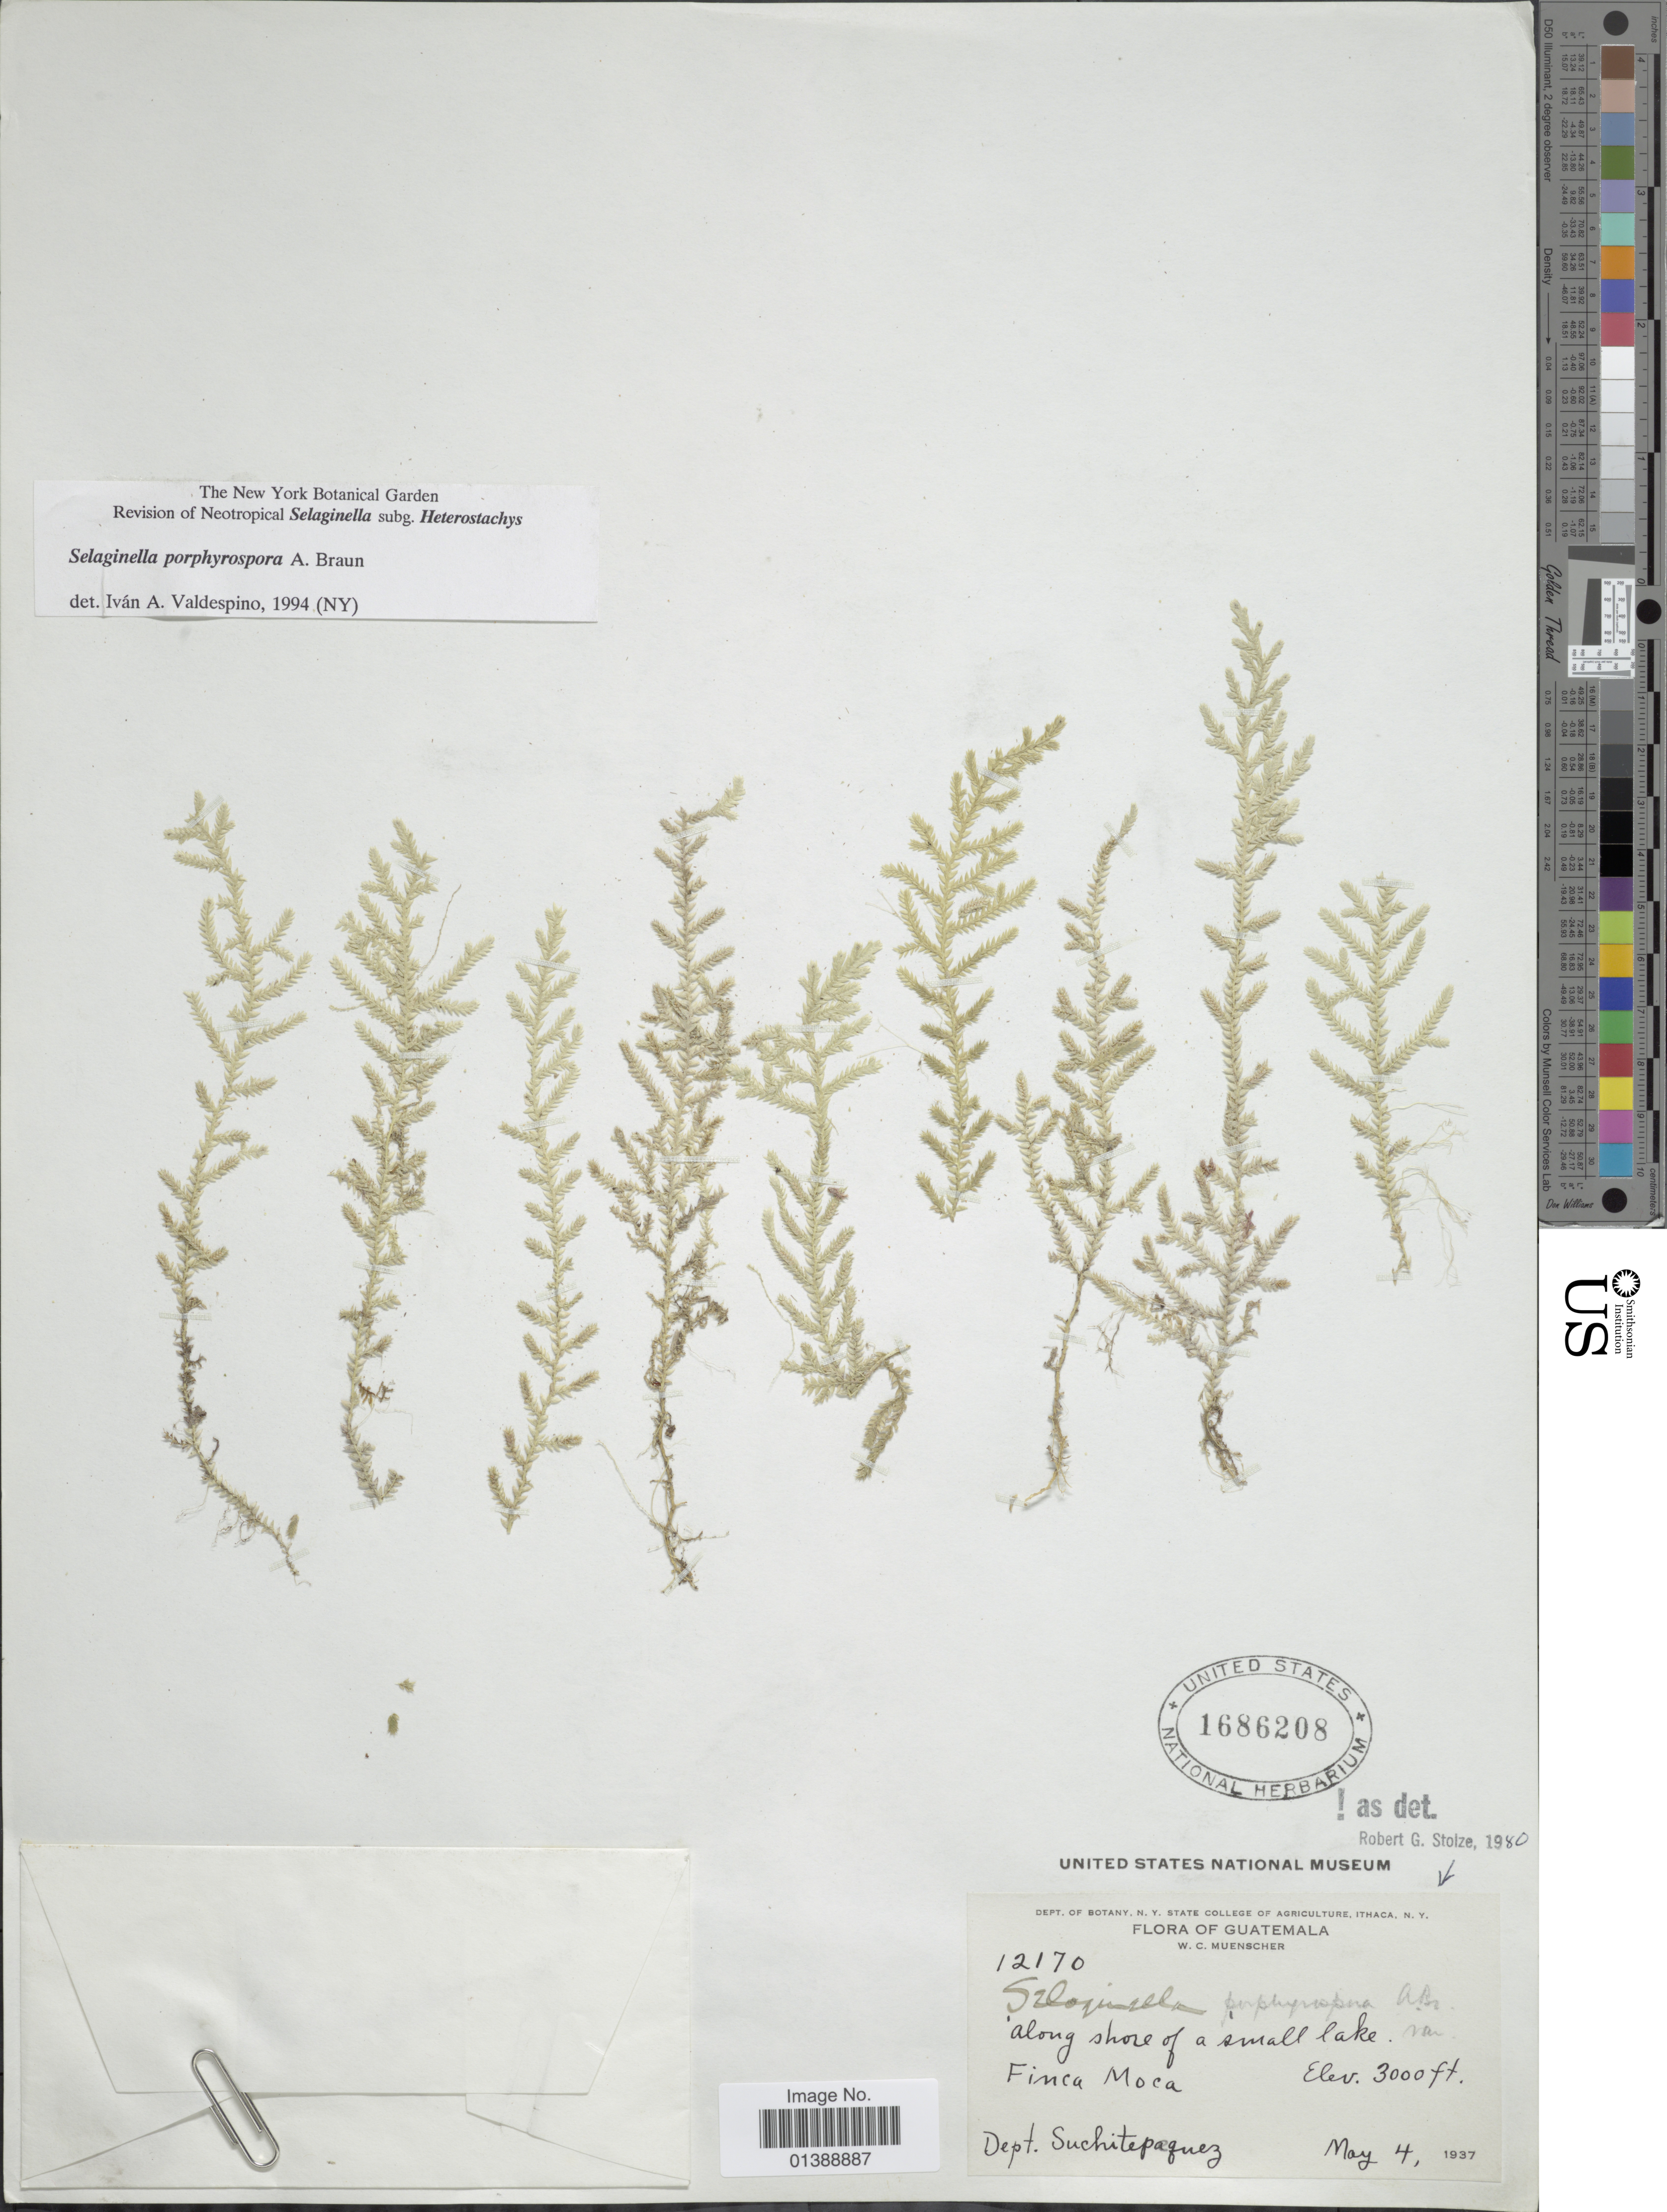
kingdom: Plantae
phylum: Tracheophyta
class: Lycopodiopsida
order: Selaginellales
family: Selaginellaceae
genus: Selaginella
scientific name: Selaginella porphyrospora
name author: A. Braun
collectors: W. Muenscher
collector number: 12170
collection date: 1937-05-04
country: Guatemala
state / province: Suchitepéquez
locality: Along shore of small lake, Finca Moca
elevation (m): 914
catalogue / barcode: US 1686208